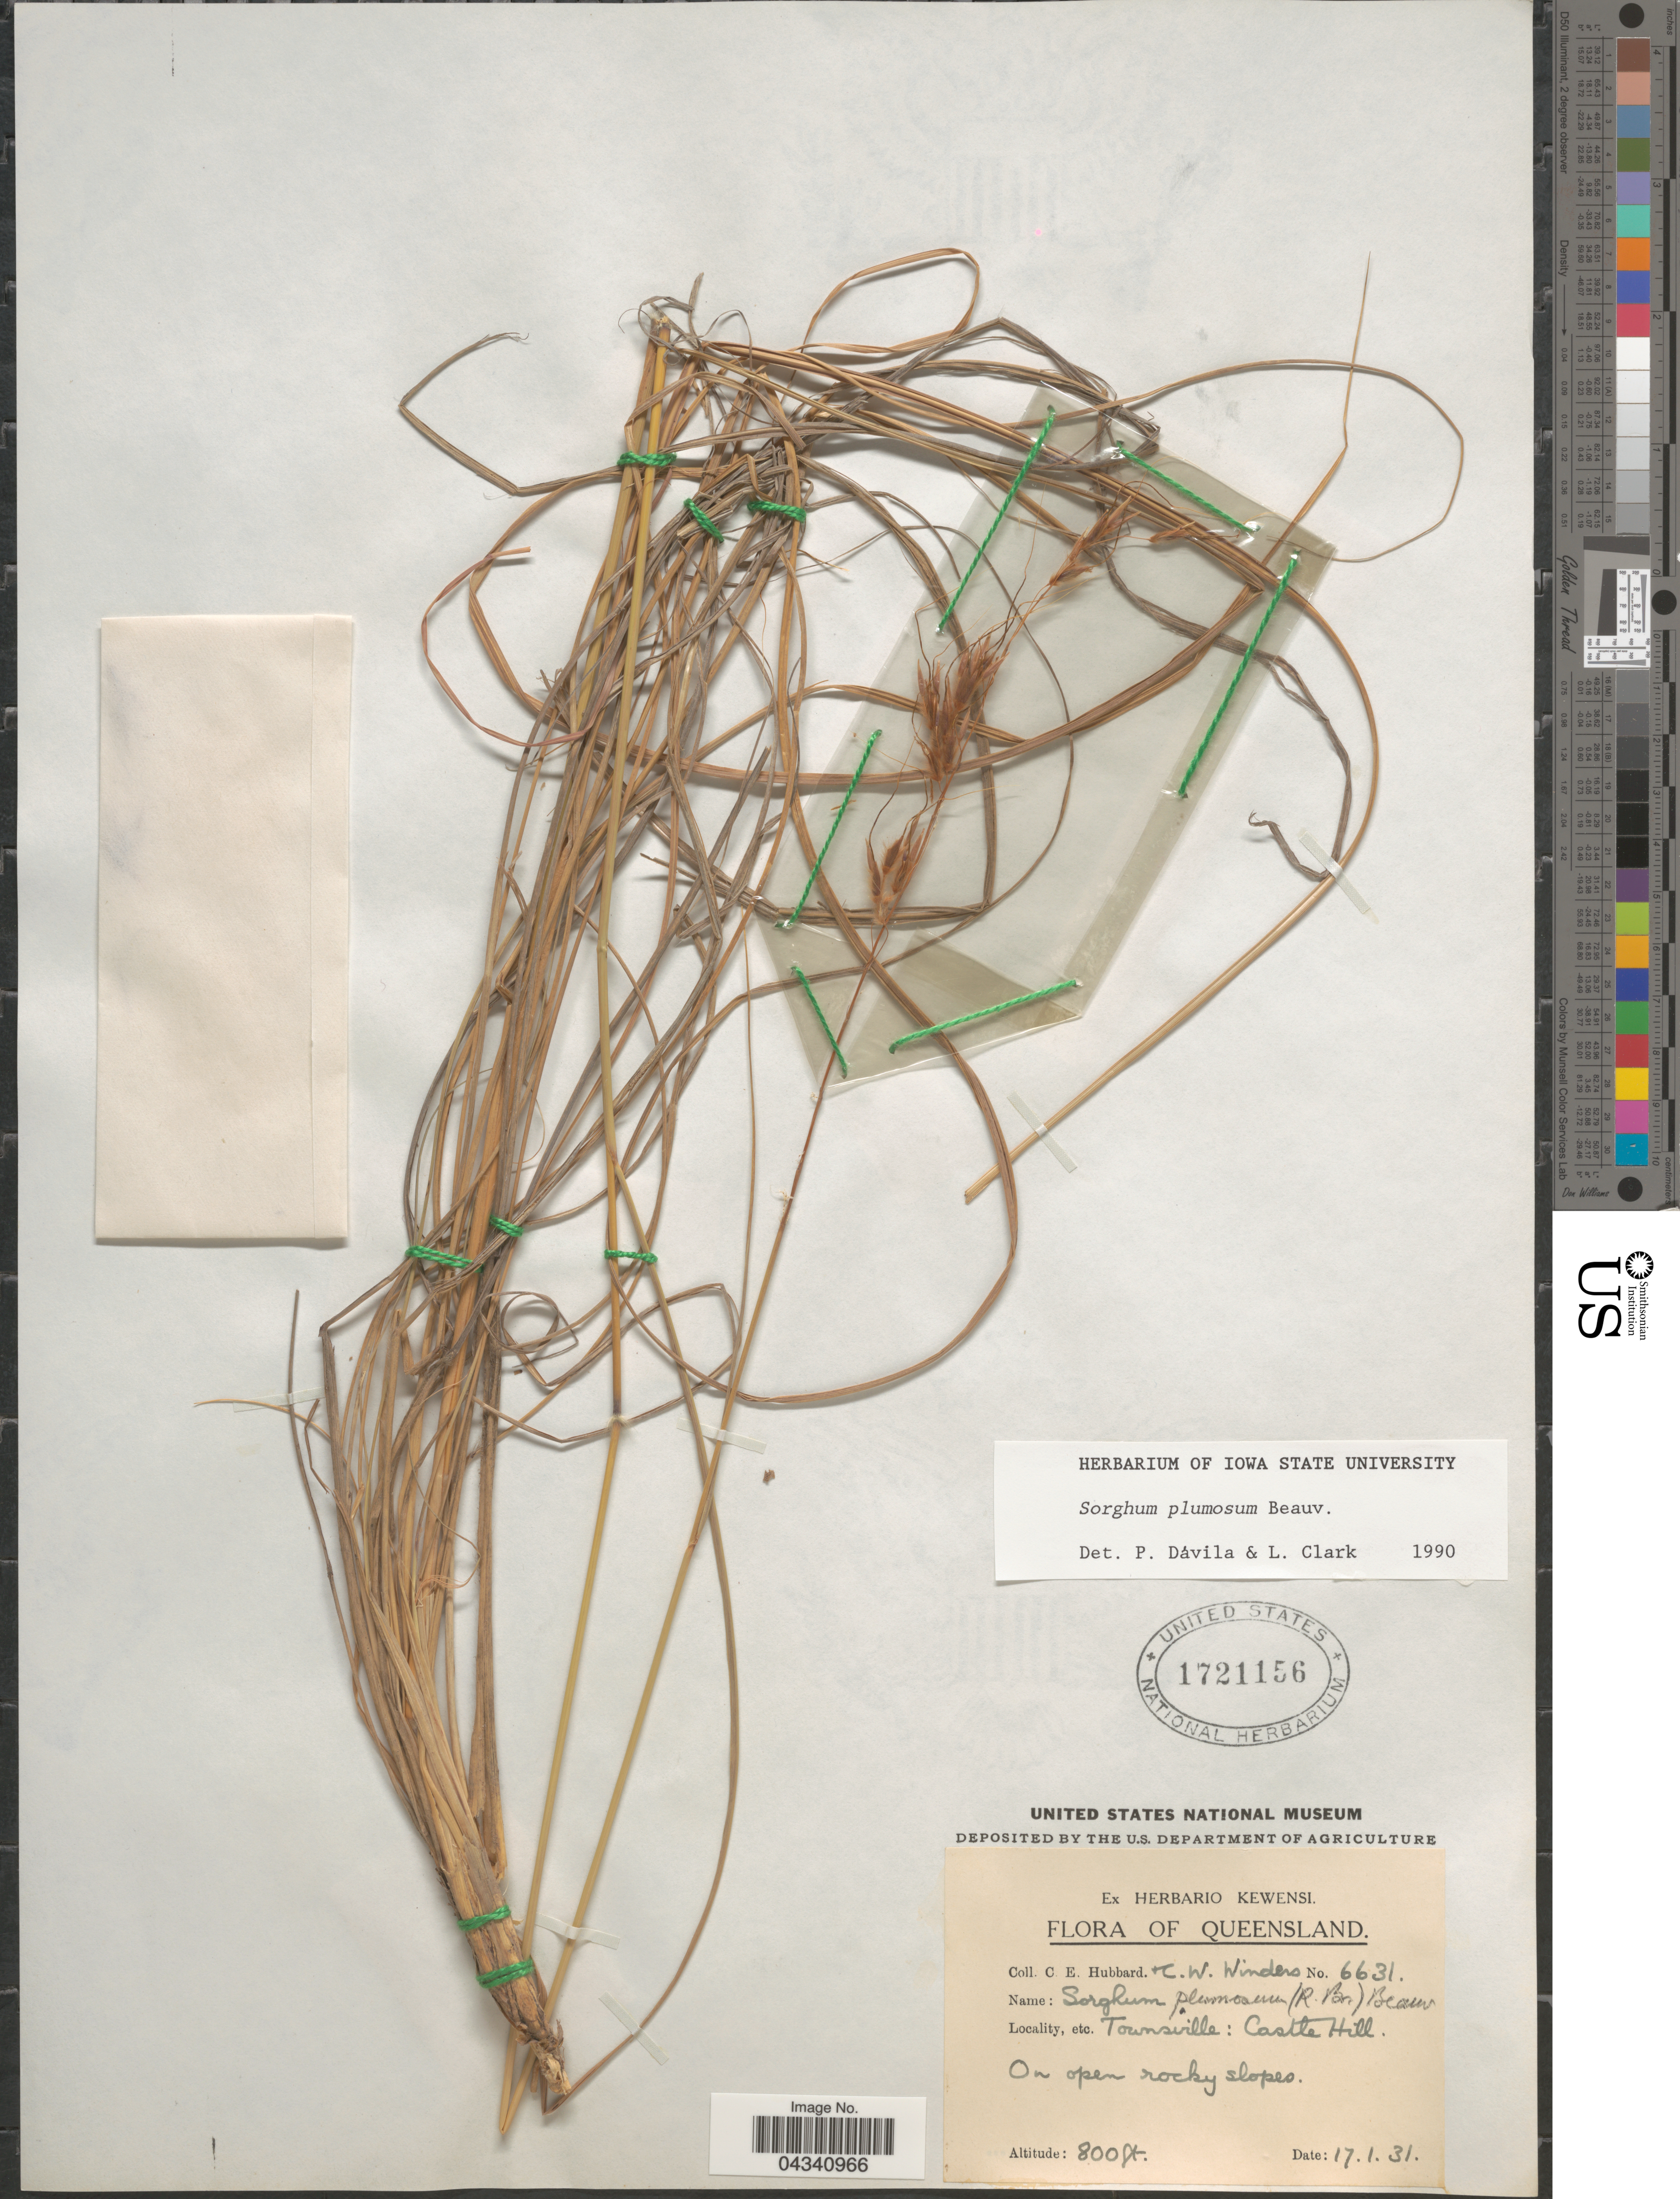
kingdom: Plantae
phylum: Tracheophyta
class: Liliopsida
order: Poales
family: Poaceae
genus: Sorghum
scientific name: Sorghum plumosum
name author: (R. Br.) P. Beauv.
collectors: C. E. Hubbard & C. Winders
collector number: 6631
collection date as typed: Transcribed d/m/y: 17/1/31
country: Australia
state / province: Queensland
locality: Townsville: Castle Hill. On open rocky slopes.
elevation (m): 244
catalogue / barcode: US 1721156